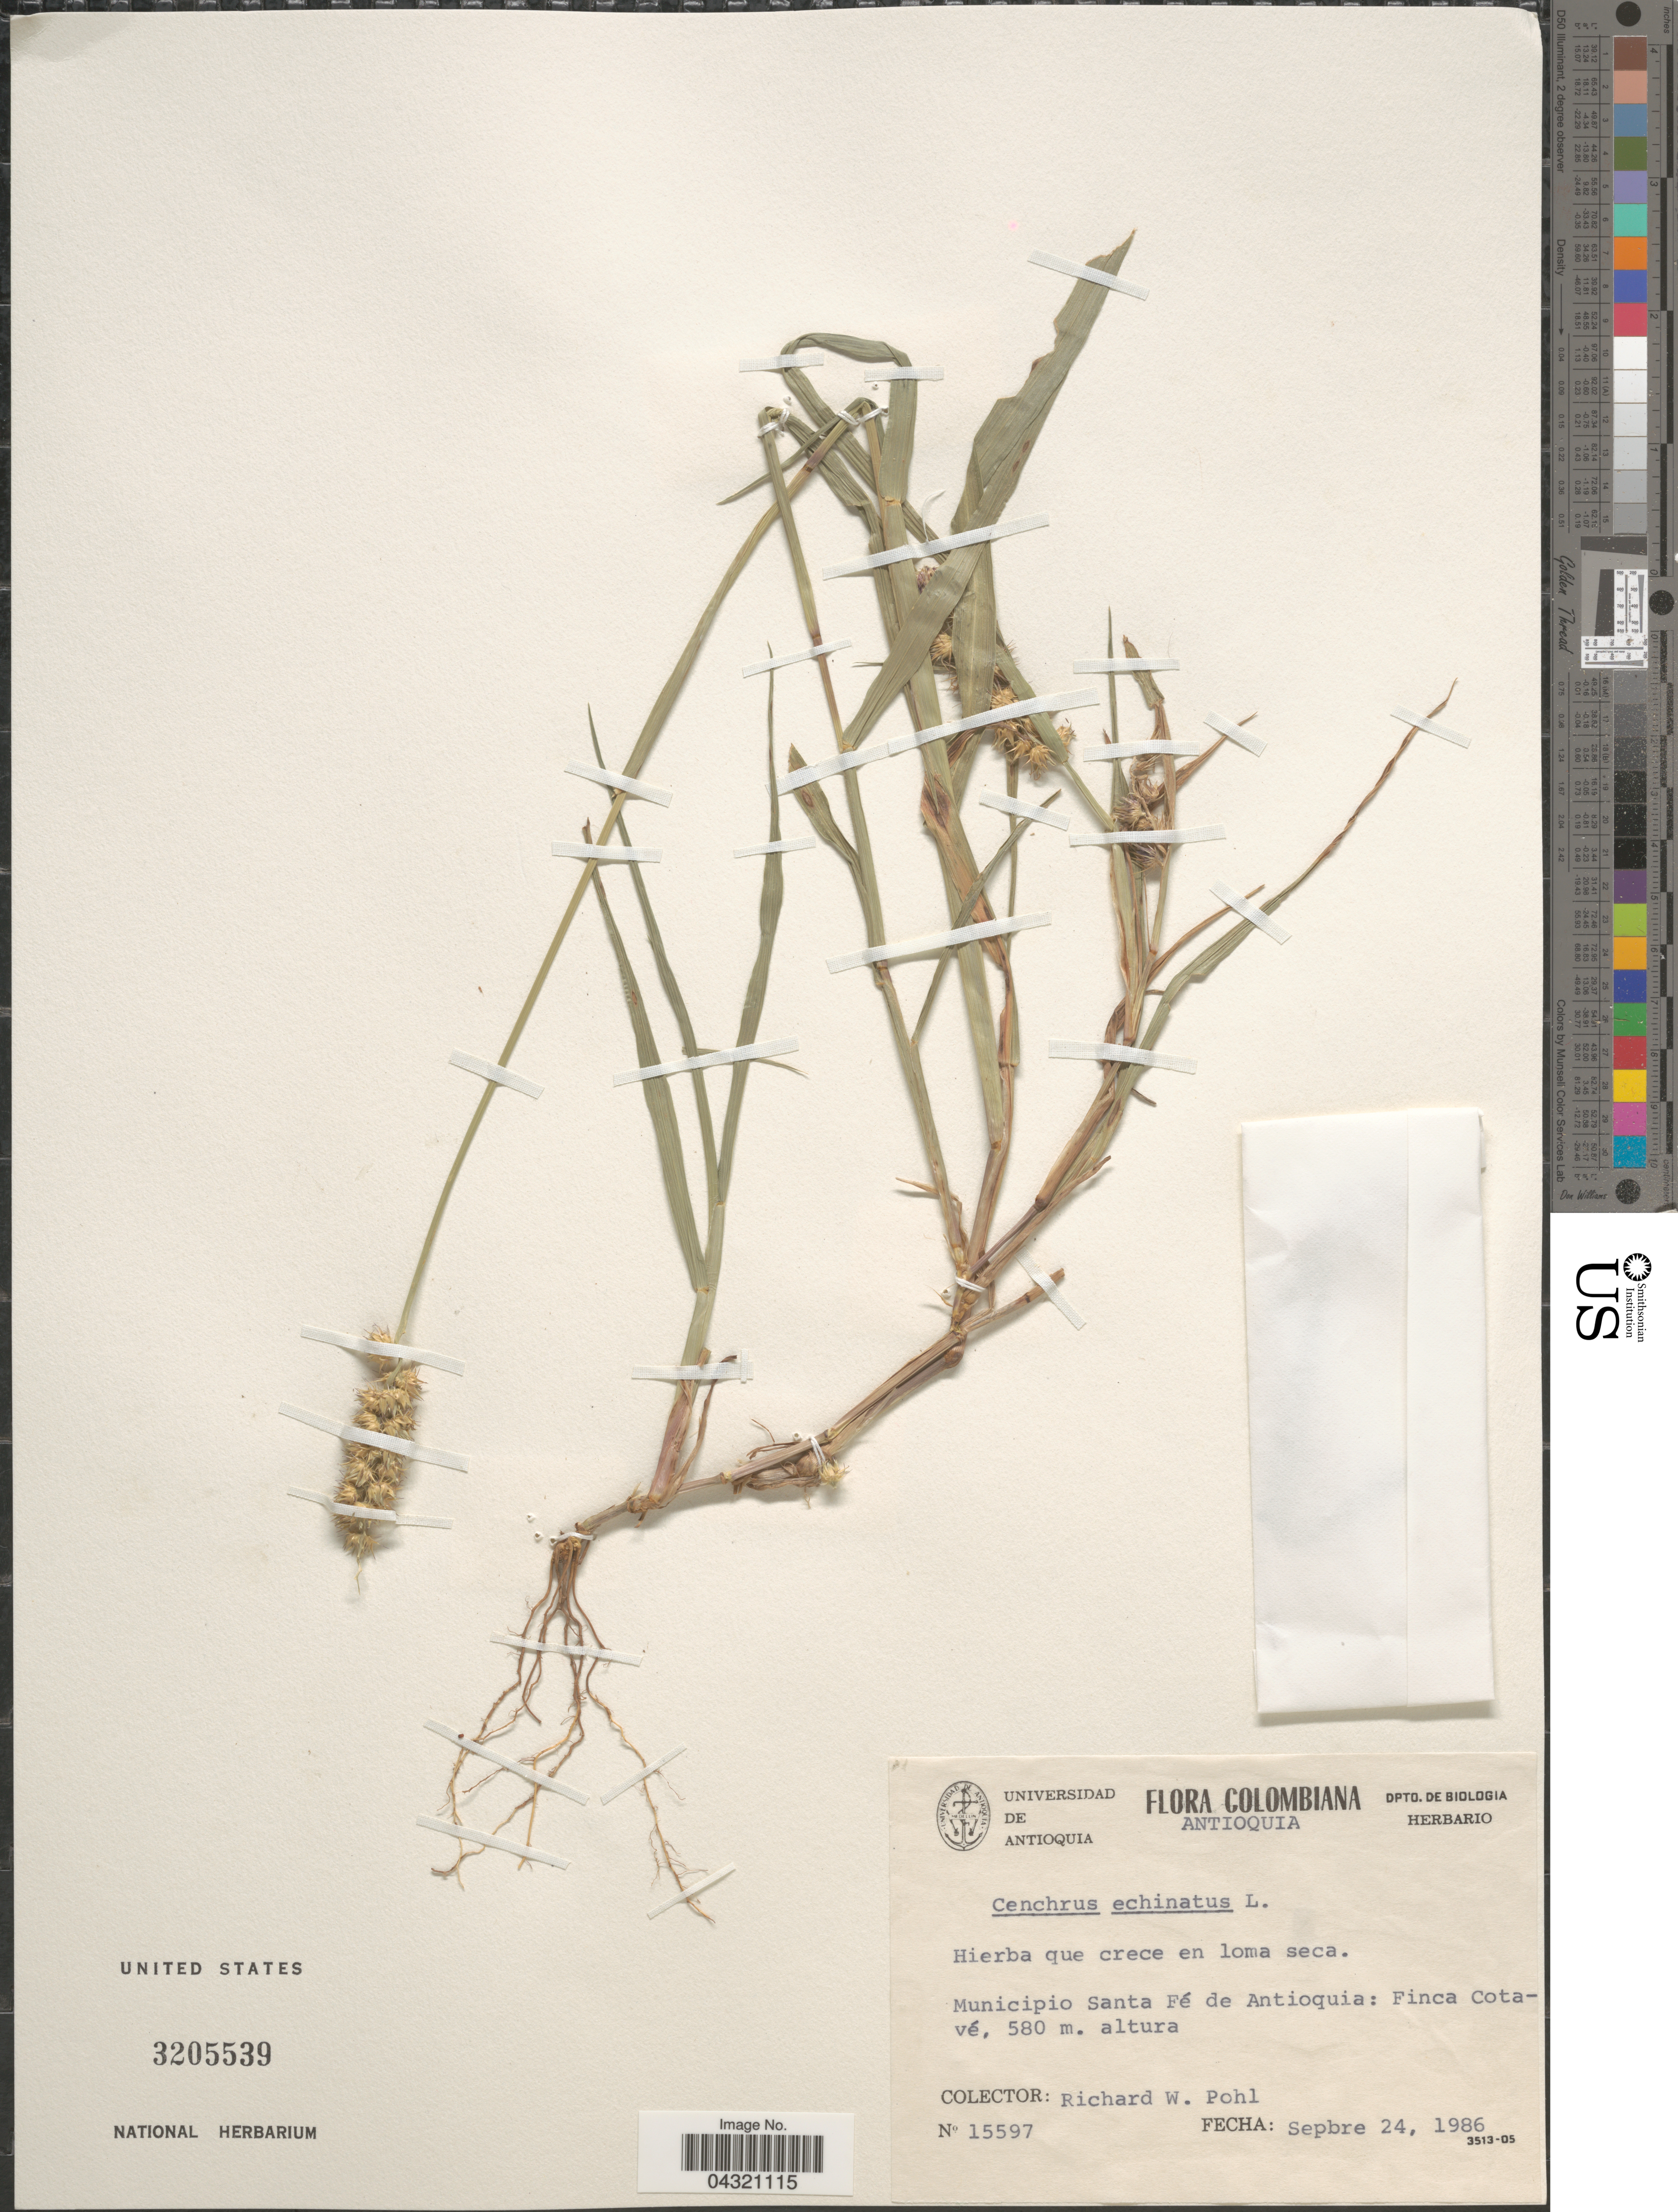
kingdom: Plantae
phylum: Tracheophyta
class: Liliopsida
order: Poales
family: Poaceae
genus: Cenchrus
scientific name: Cenchrus echinatus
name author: L.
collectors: R. W. Pohl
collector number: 15597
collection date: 1986-09-24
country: Colombia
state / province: Antioquia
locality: Municipio Santa Fé de Antioquia: Finca Cotavé.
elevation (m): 580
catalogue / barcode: US 3205539